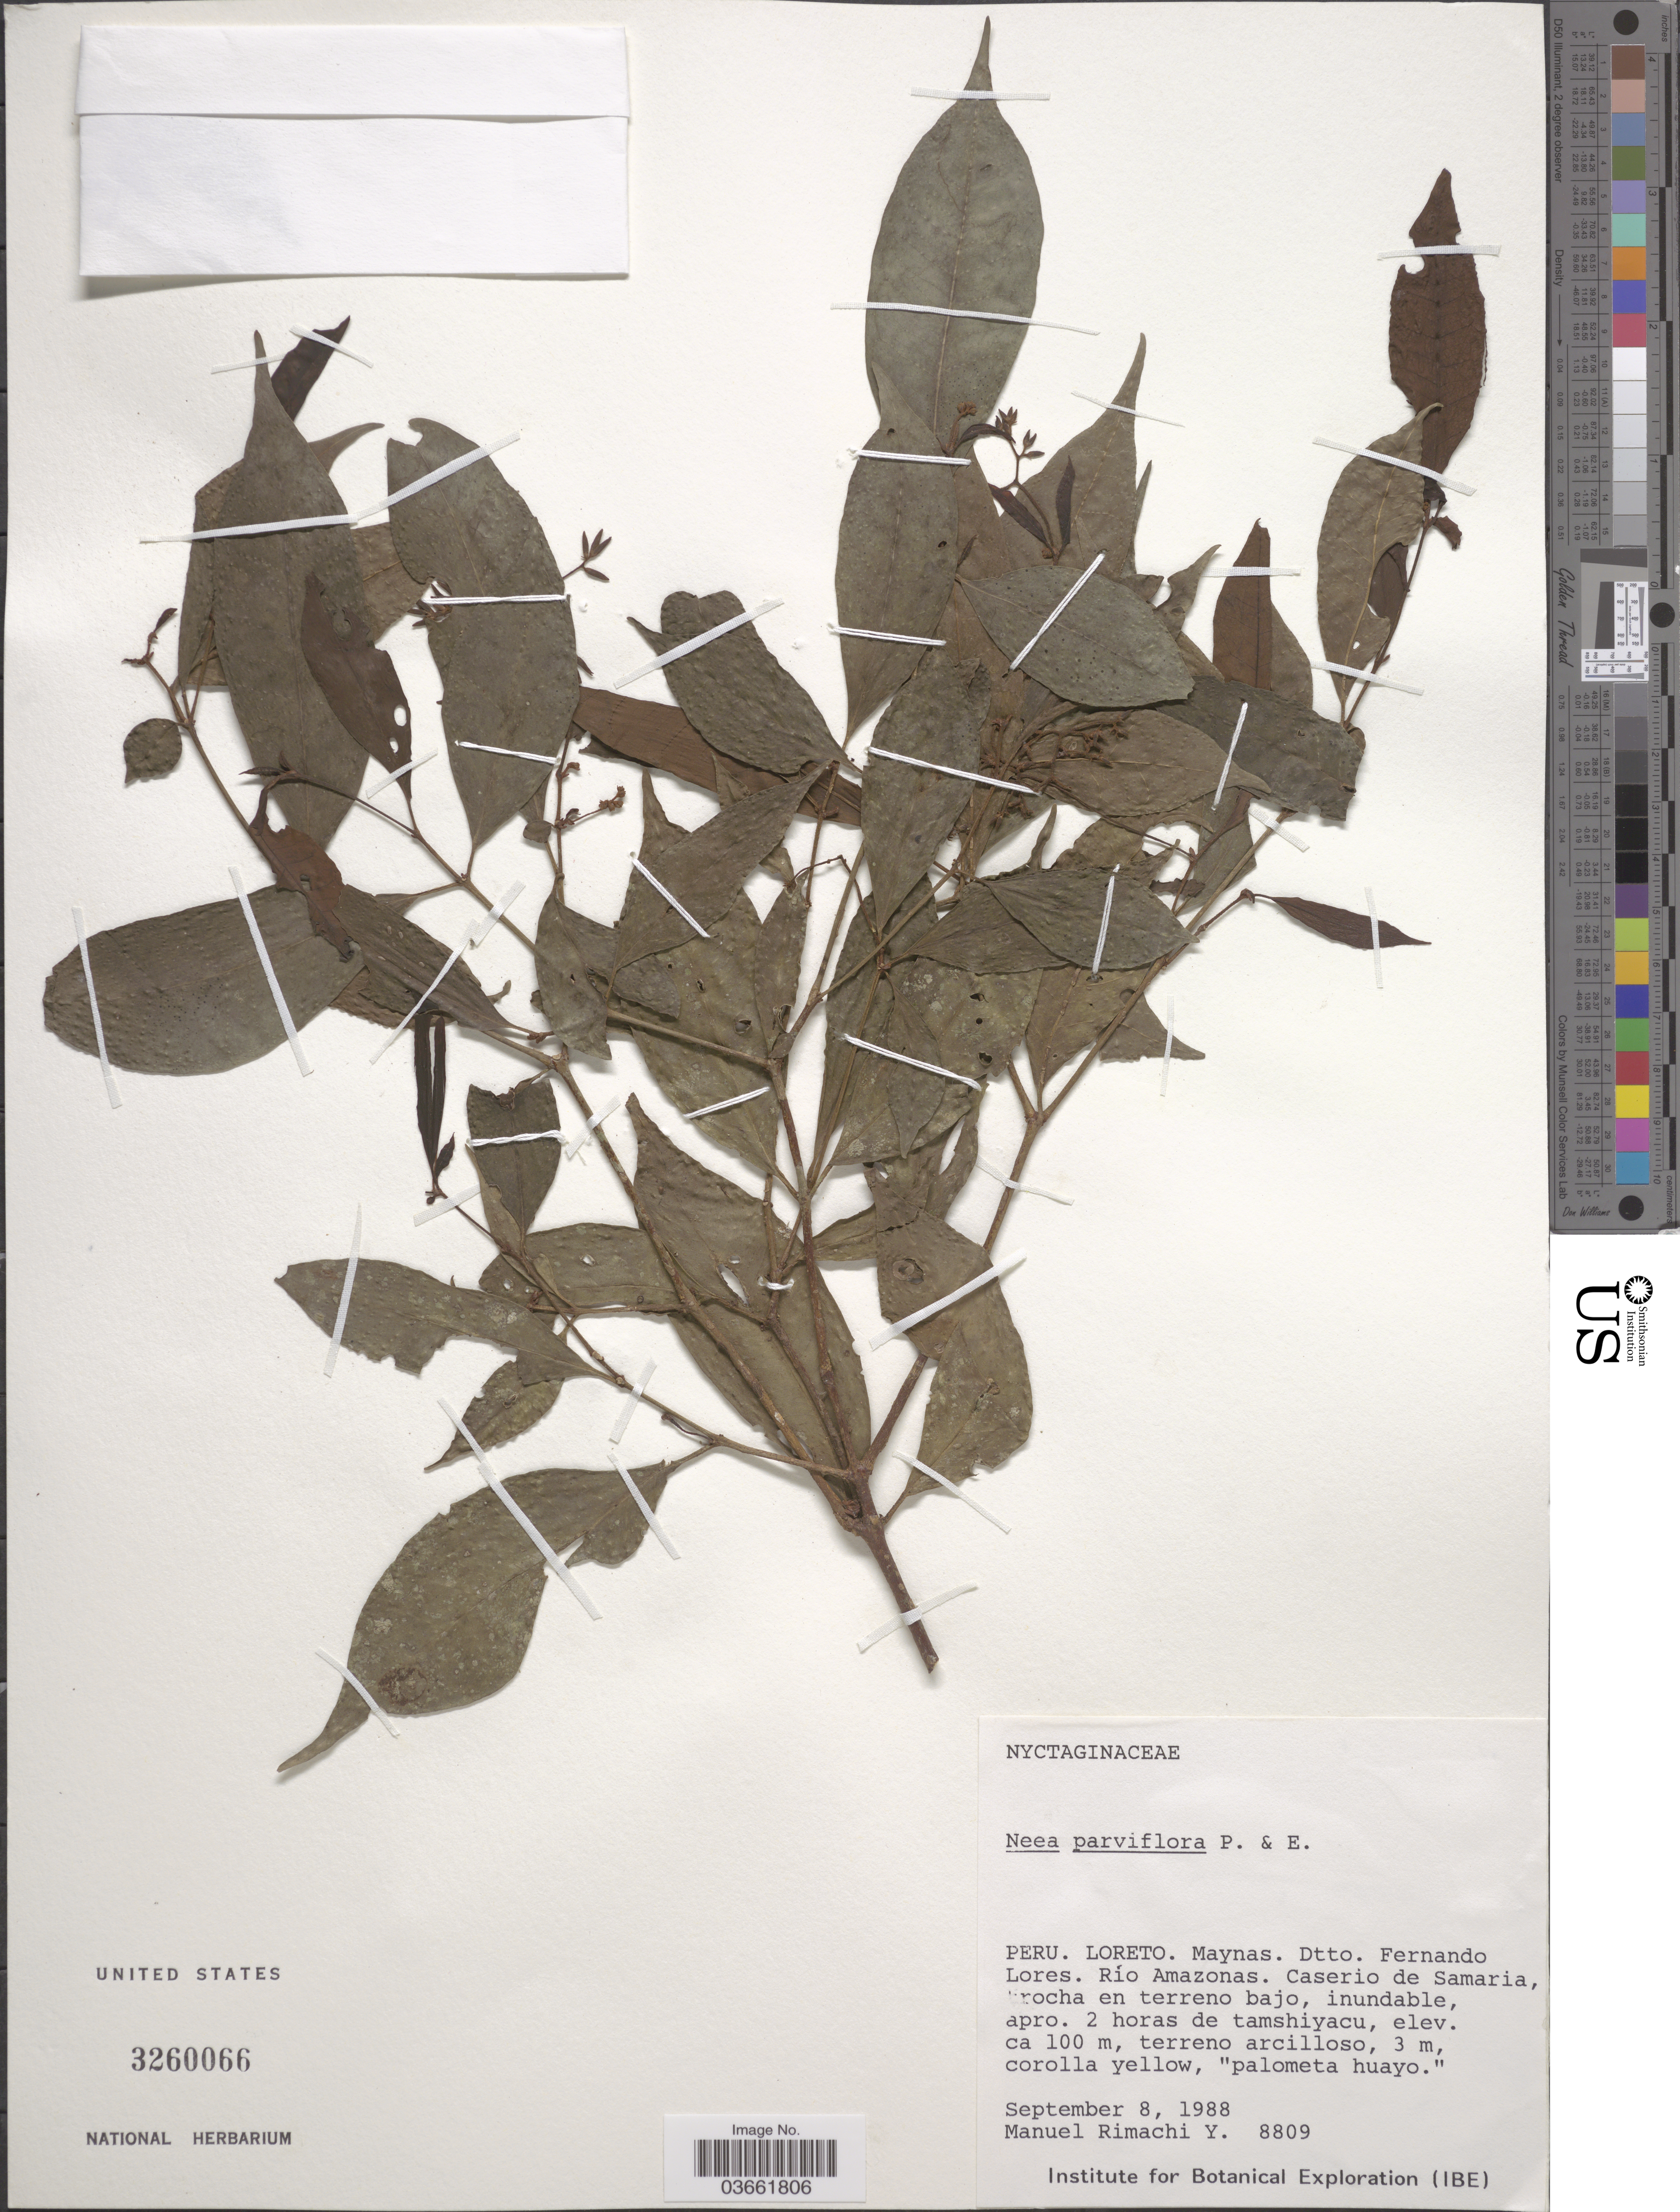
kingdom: Plantae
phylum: Tracheophyta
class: Magnoliopsida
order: Caryophyllales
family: Nyctaginaceae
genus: Neea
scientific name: Neea parviflora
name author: Poepp. & Endl.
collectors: M. Rimachi Y.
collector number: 8809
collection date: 1988-09-08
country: Peru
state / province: Loreto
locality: Maynas. Dtto. Fernando Lores. Río Amazonas. Caserio de Samaria, trocha en terreno bajo, inundable.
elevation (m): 100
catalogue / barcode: US 3260066